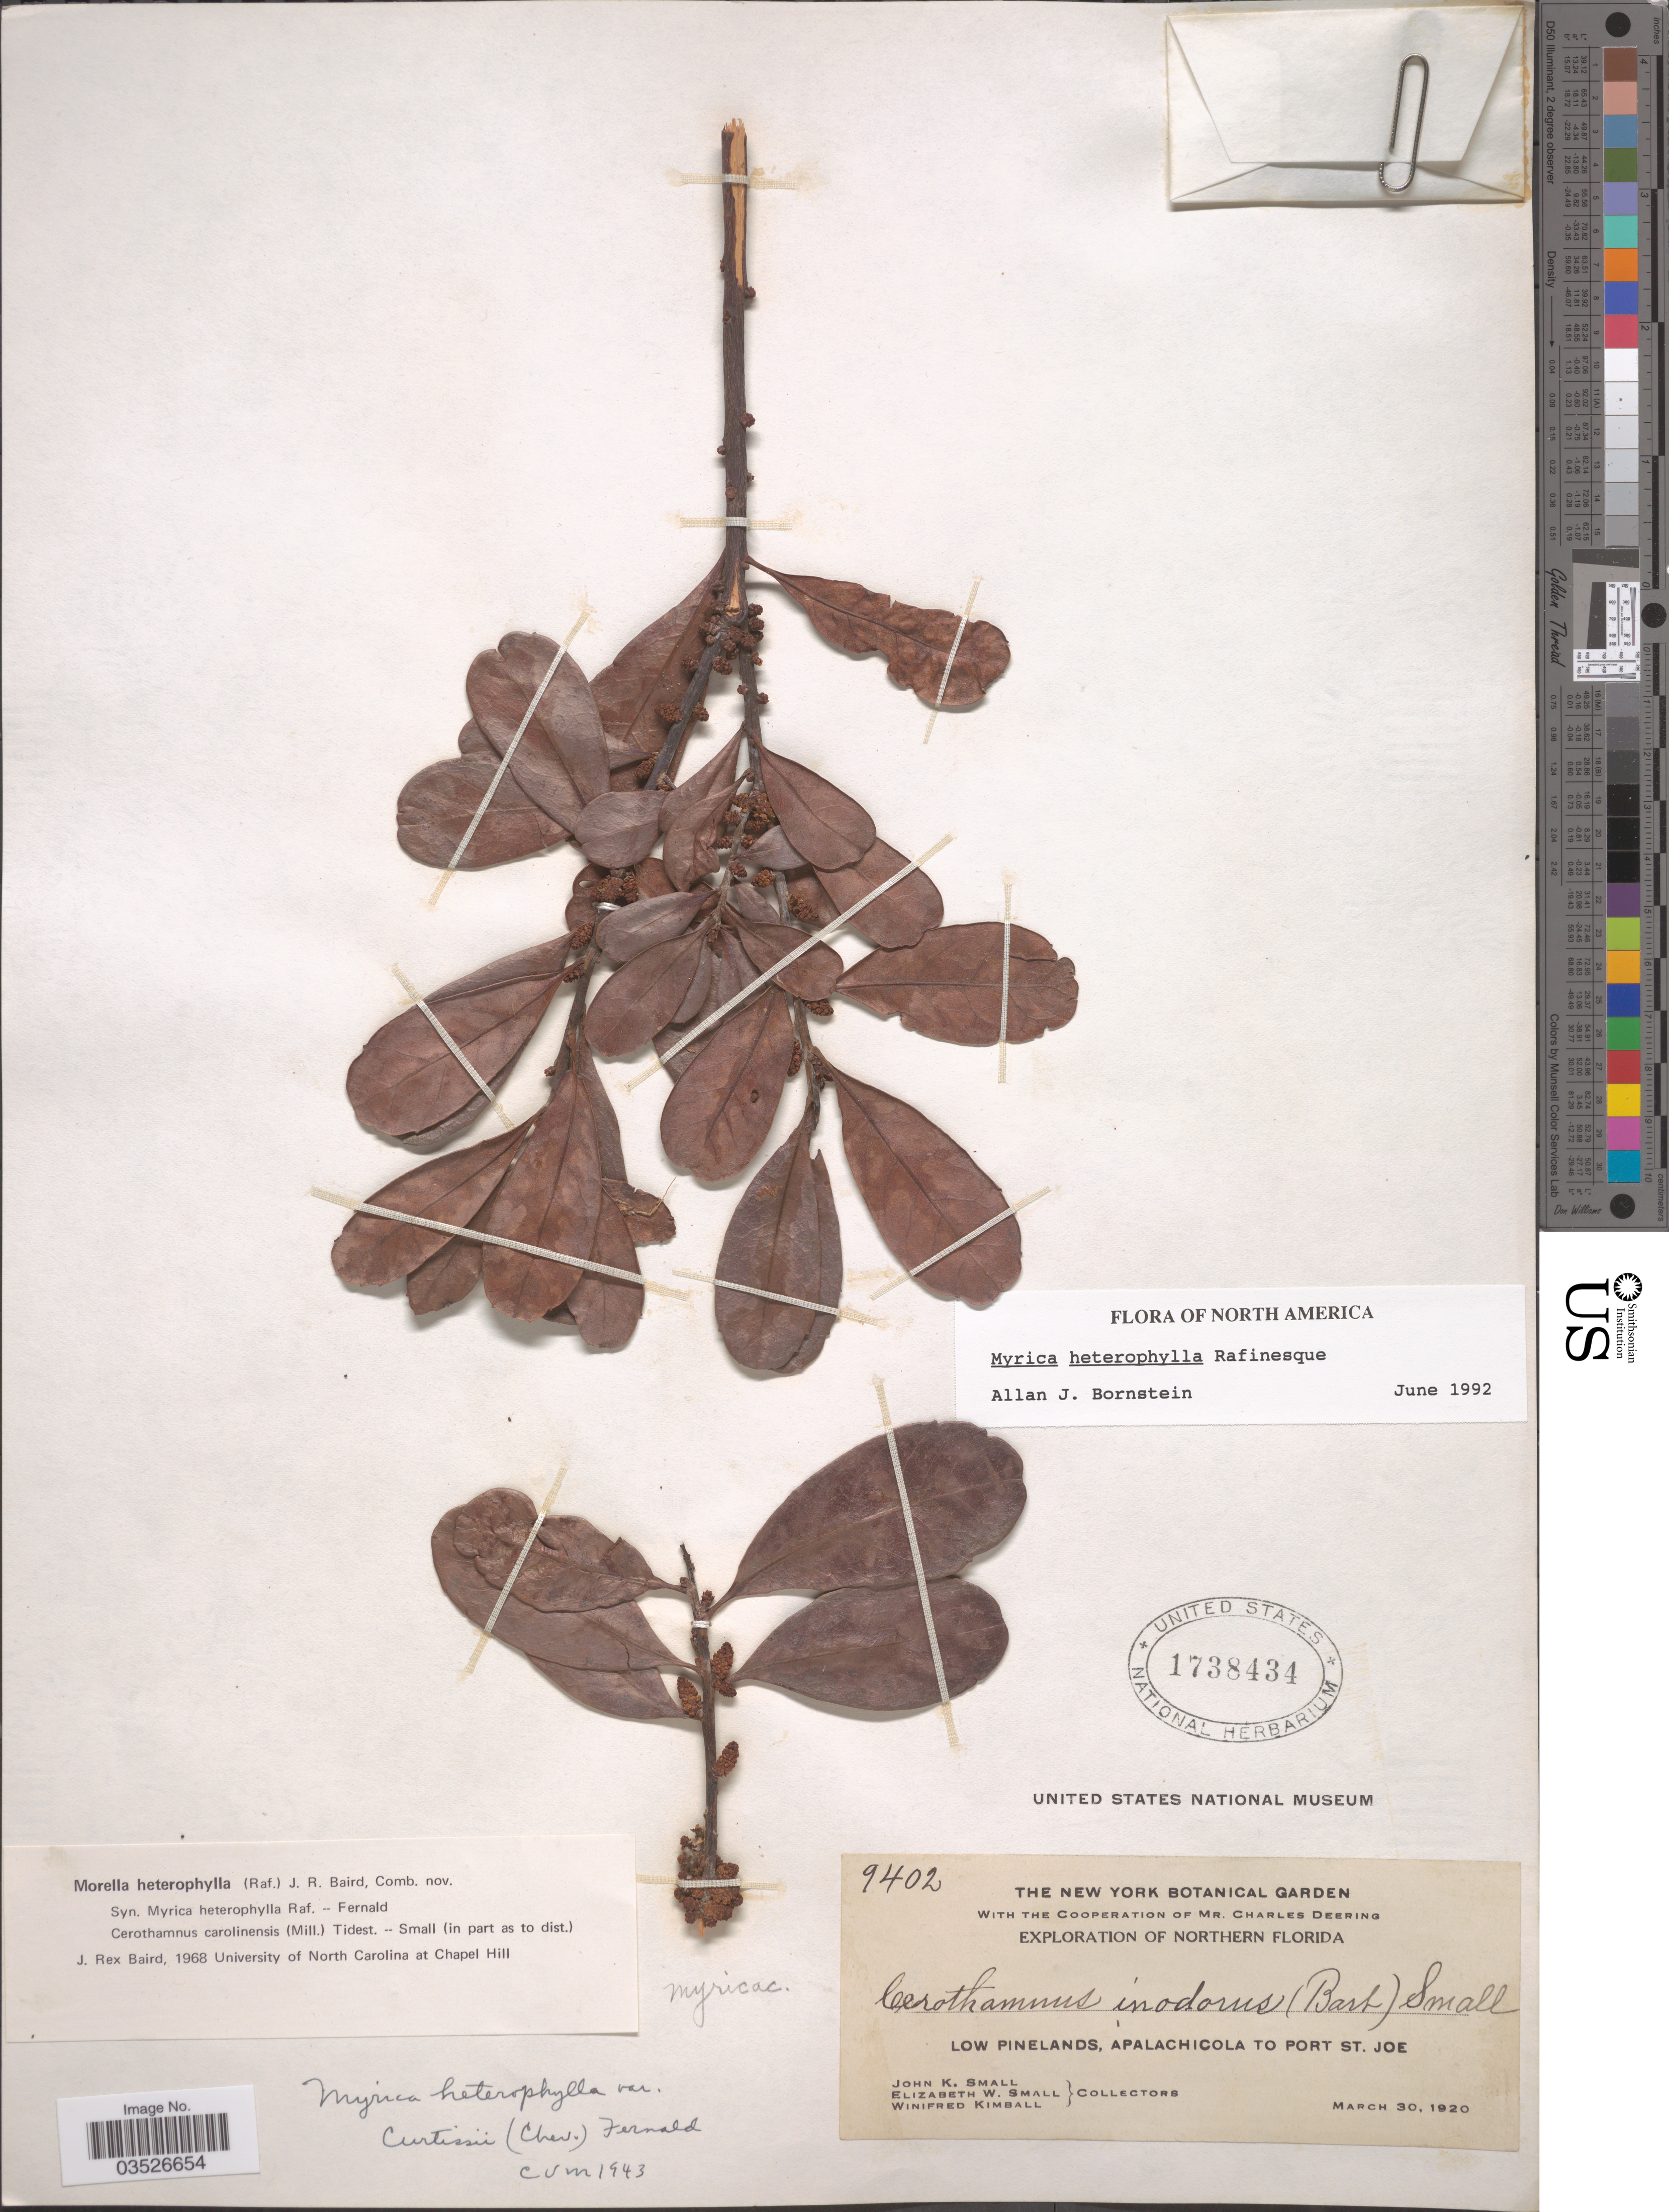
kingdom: Plantae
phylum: Tracheophyta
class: Magnoliopsida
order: Fagales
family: Myricaceae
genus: Morella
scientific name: Morella caroliniensis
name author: (Mill.) Small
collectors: J. K. Small, E. W. Small & W. Kimball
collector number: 9402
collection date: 1920-03-30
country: United States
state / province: Florida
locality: Northern Florida. Low Pinelands, Apalachicola to Port St. Joe.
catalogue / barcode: US 1738434